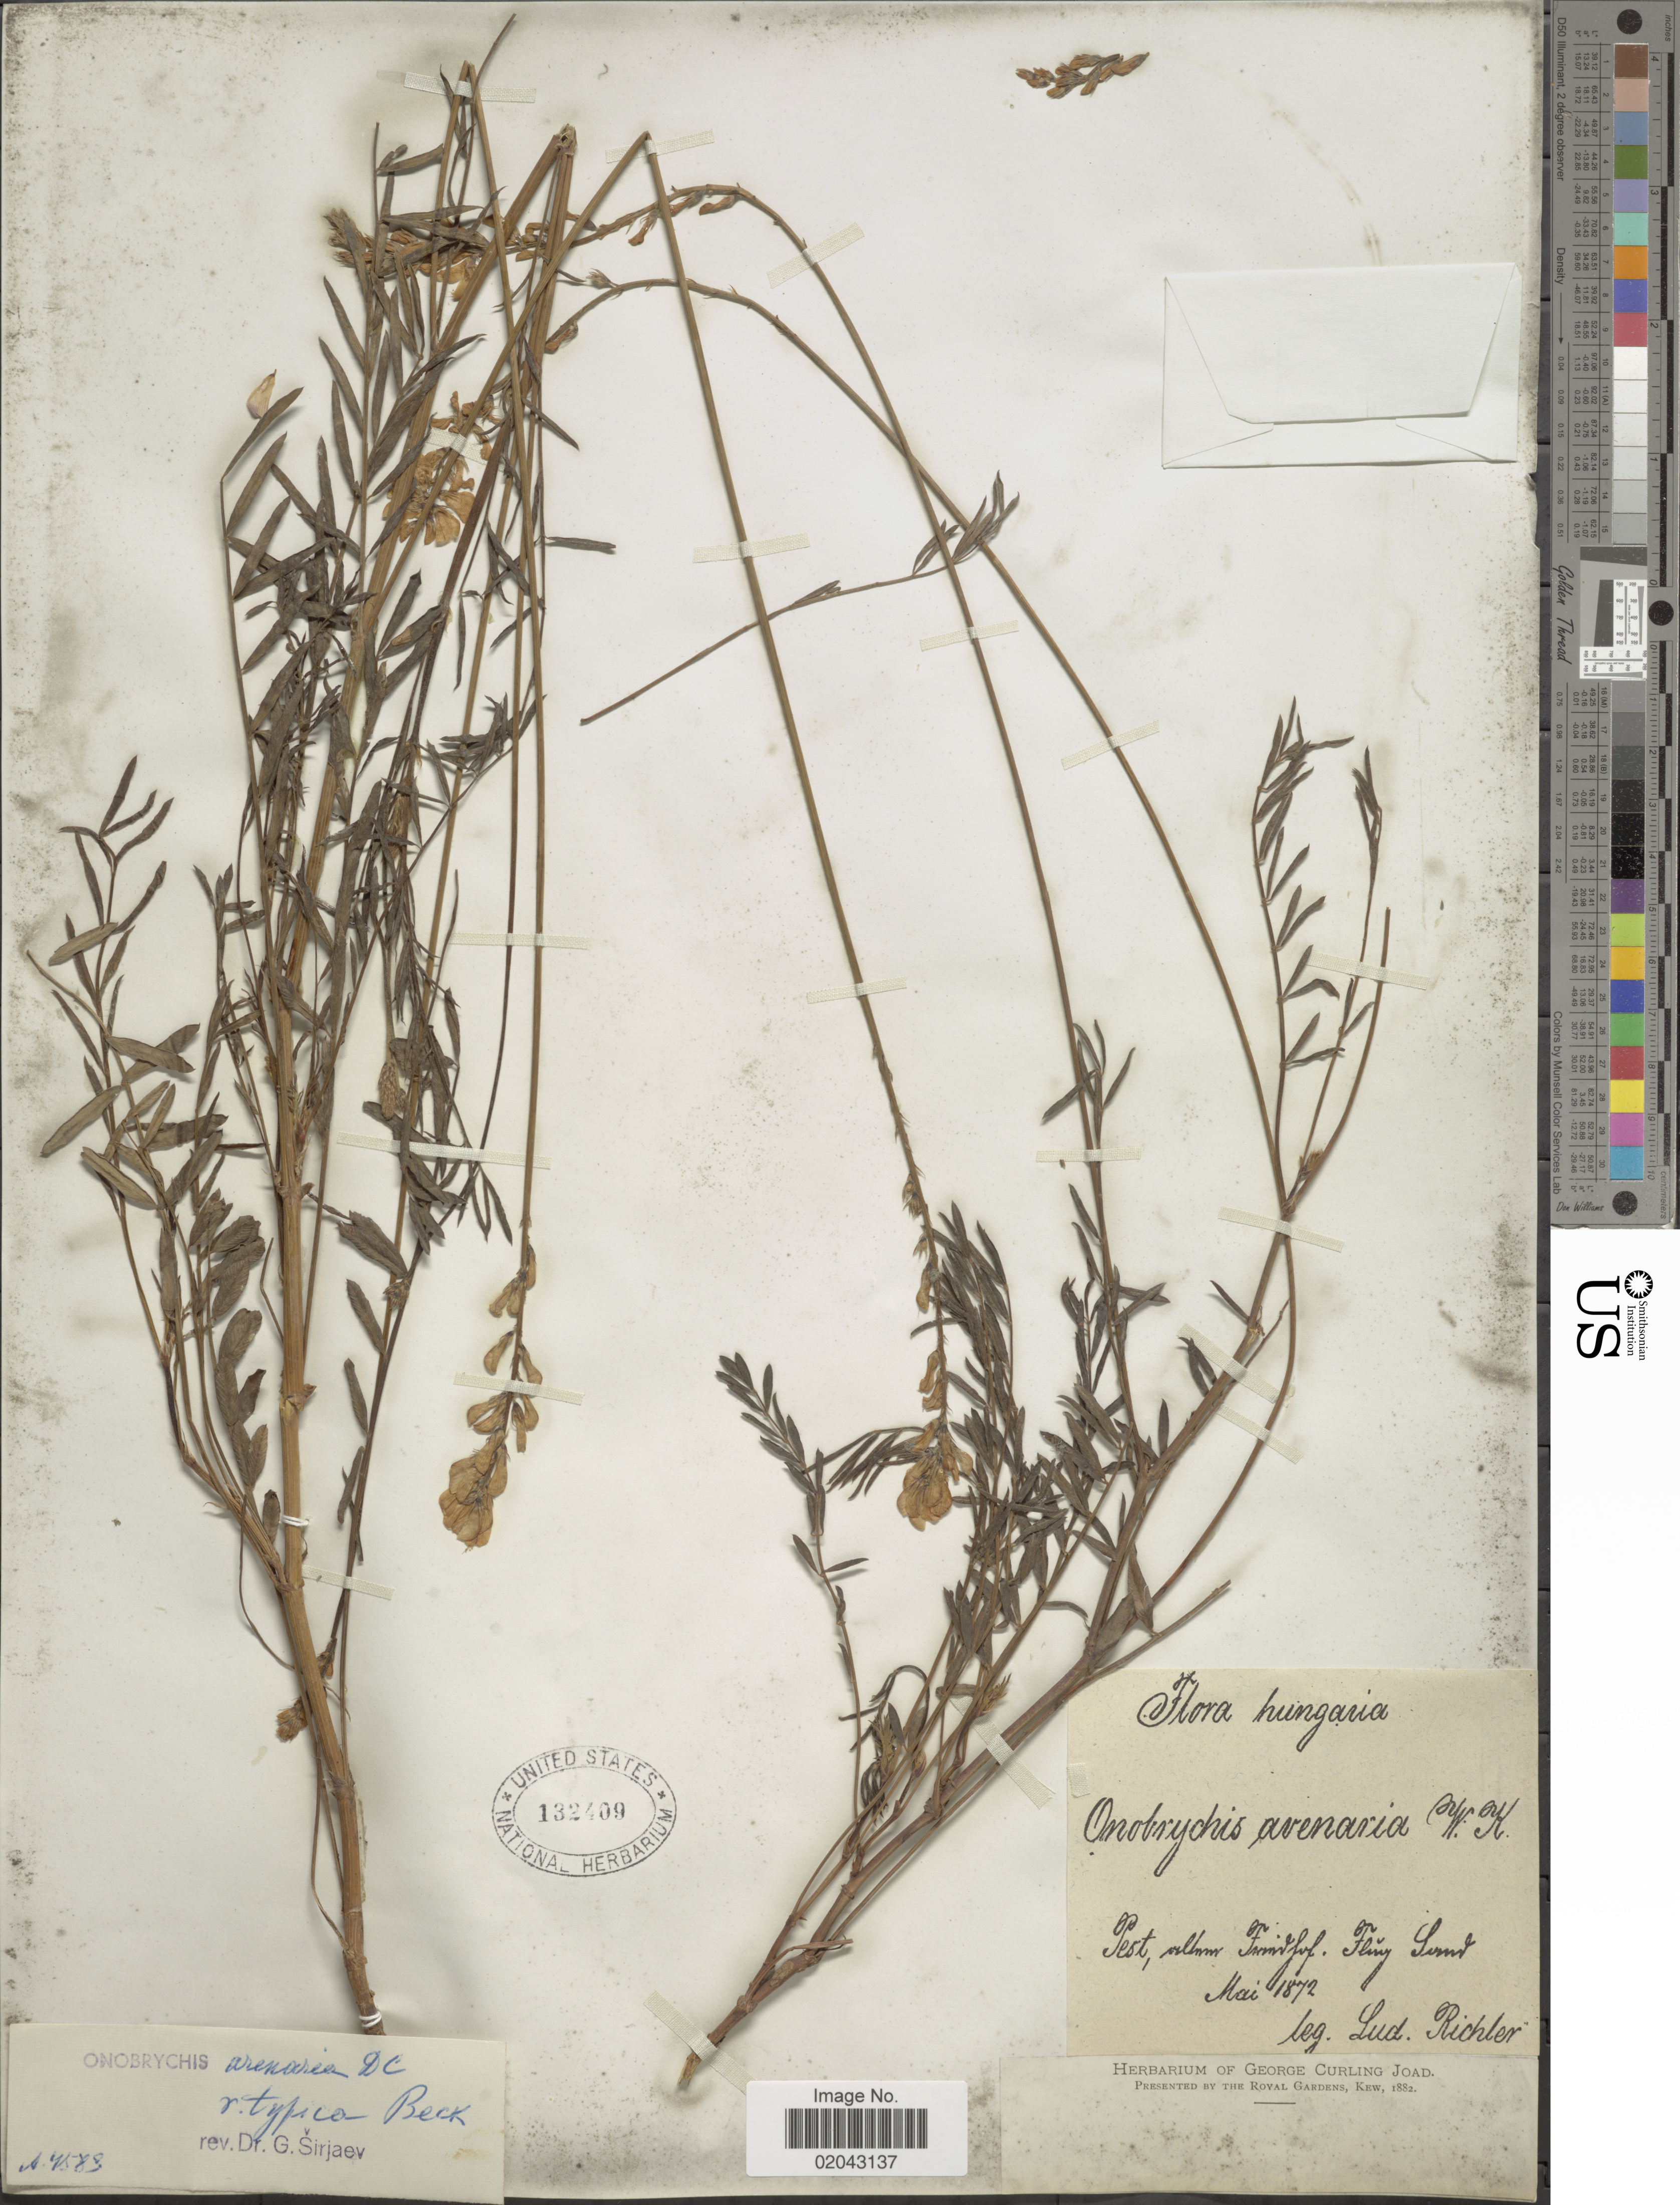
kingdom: Plantae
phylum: Tracheophyta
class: Magnoliopsida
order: Fabales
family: Fabaceae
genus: Onobrychis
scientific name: Onobrychis arenaria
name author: (Kit.) DC.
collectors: L. Richter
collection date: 1872-05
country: Hungary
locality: Hungaria, Pest, X.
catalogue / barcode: US 132409